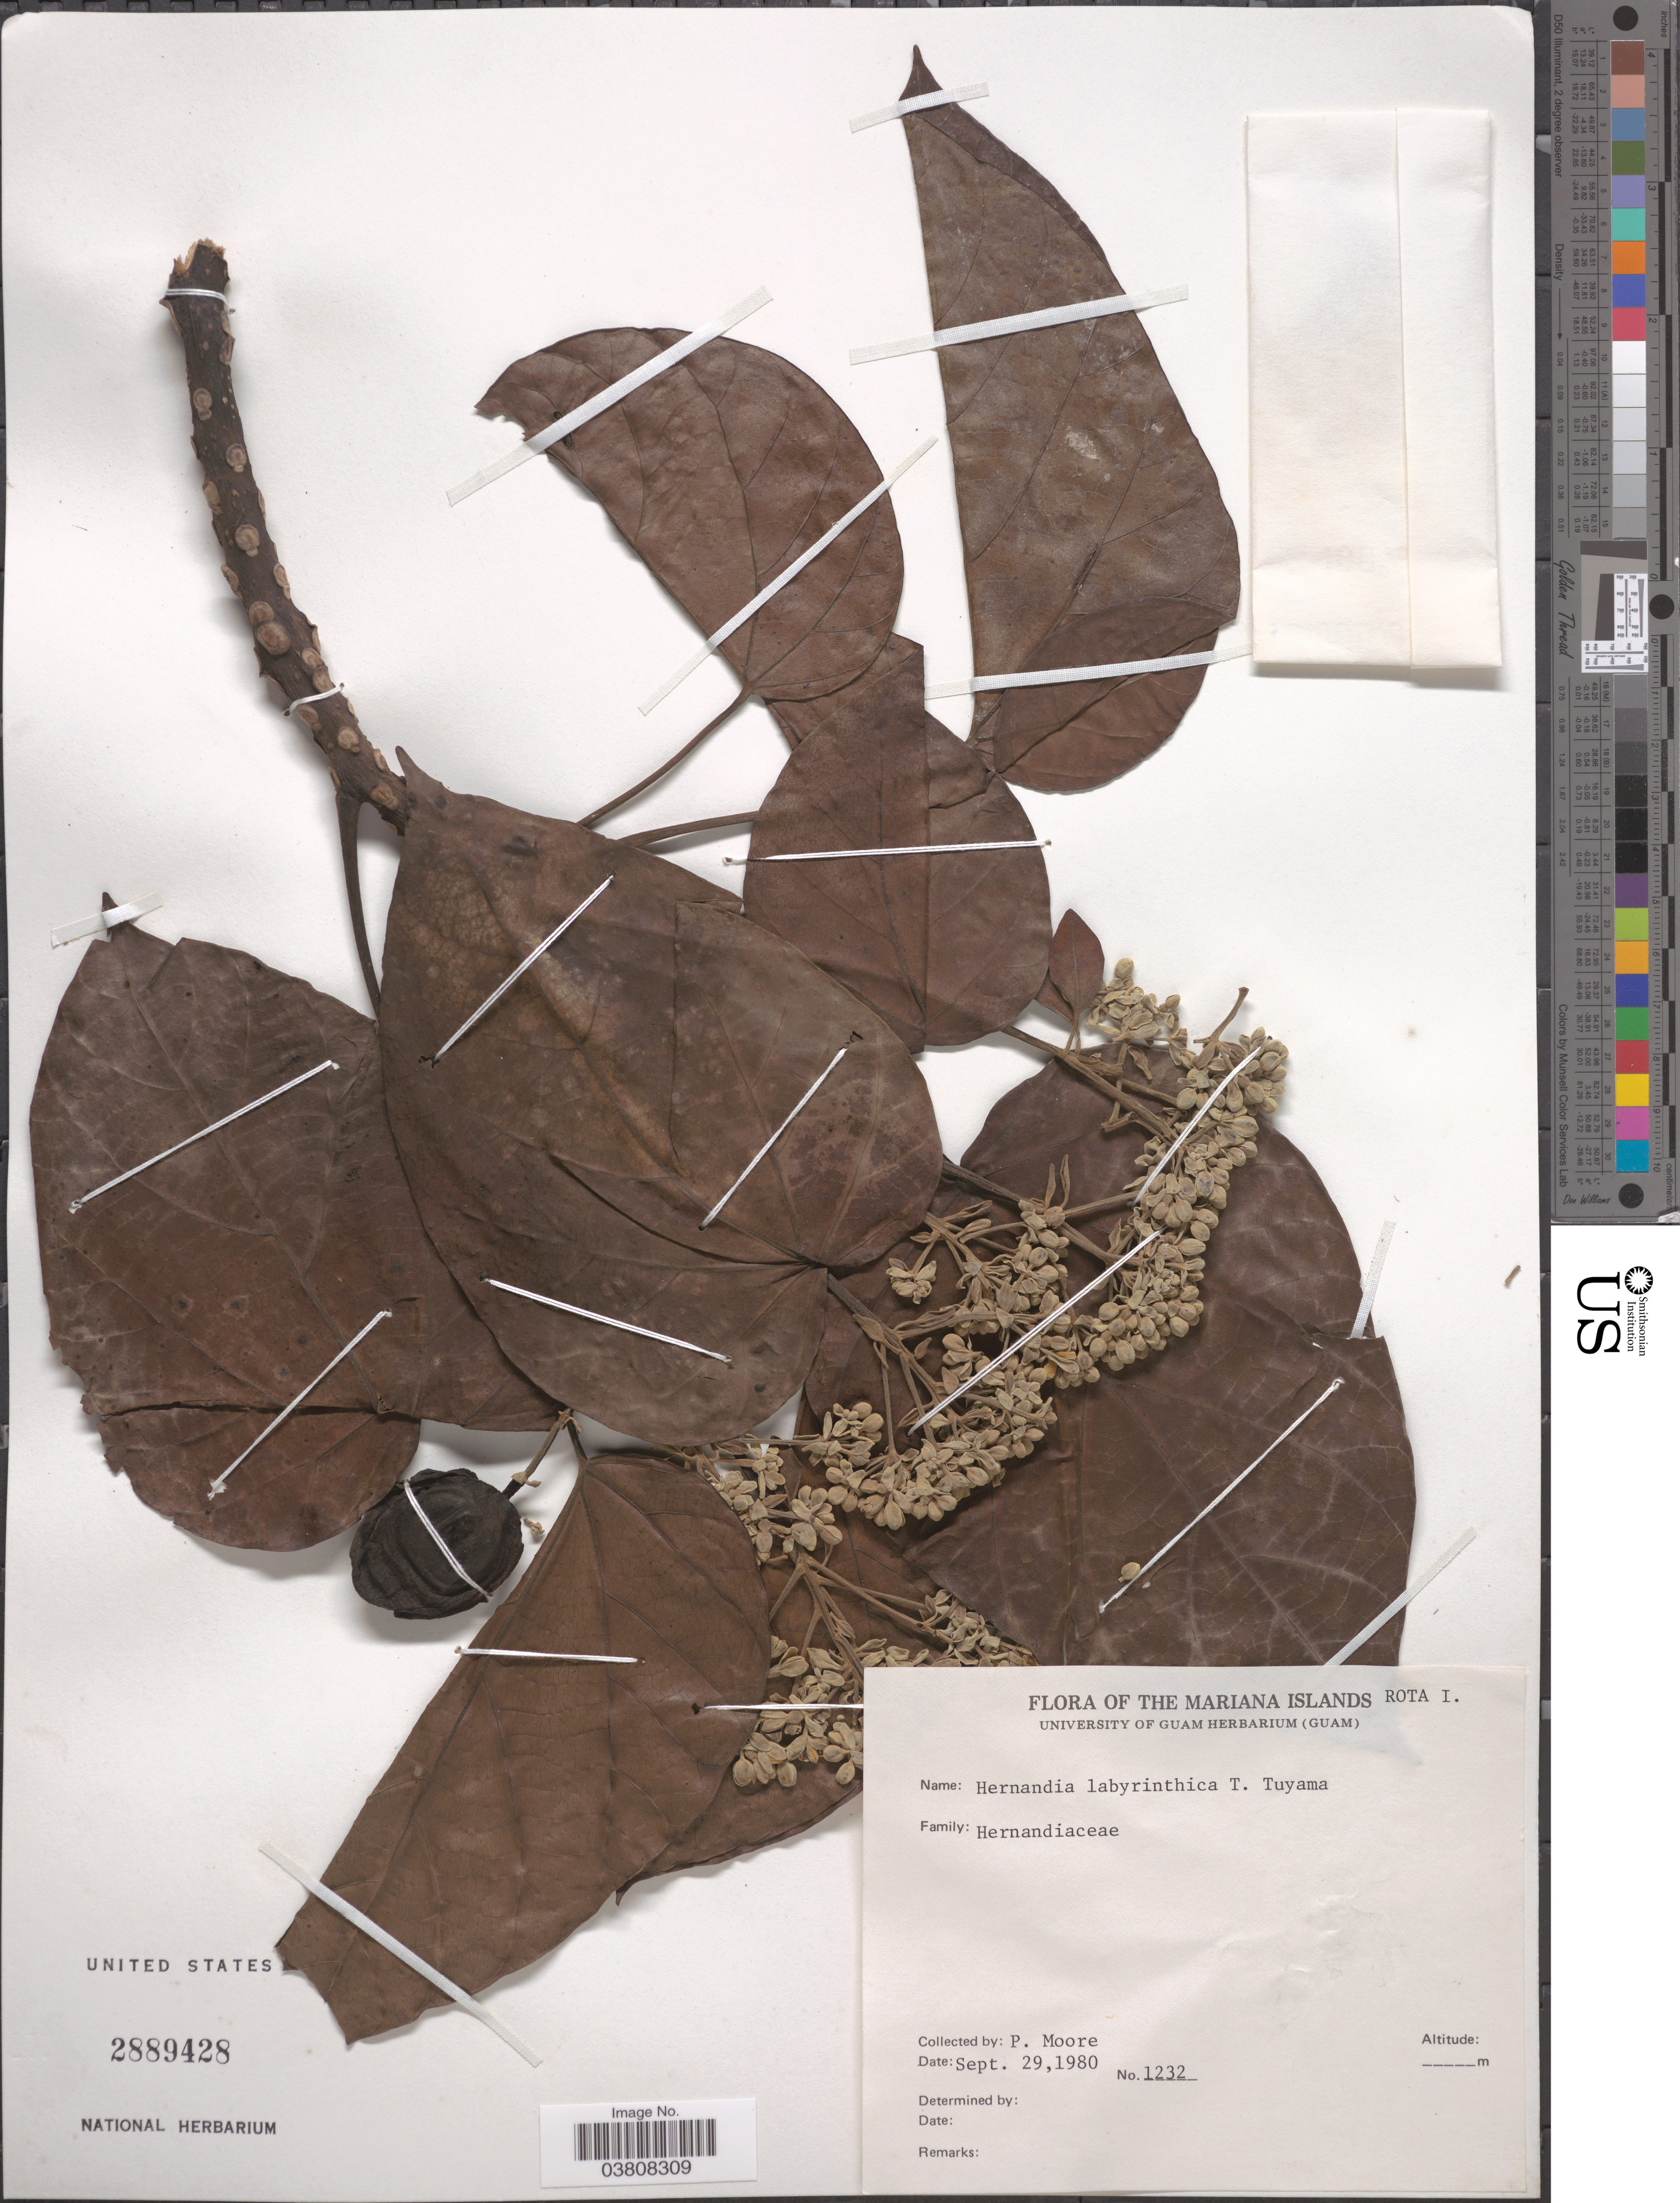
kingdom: Plantae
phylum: Tracheophyta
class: Magnoliopsida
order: Laurales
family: Hernandiaceae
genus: Hernandia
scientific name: Hernandia ovigera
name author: L.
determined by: Strong, Mark T., (BOT), Smithsonian Institution - National Museum of Natural History (UNITED STATES)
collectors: P. Moore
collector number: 1232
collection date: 1980-09-29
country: Northern Mariana Islands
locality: The Mariana Islands. Rota I.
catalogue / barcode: US 2889428